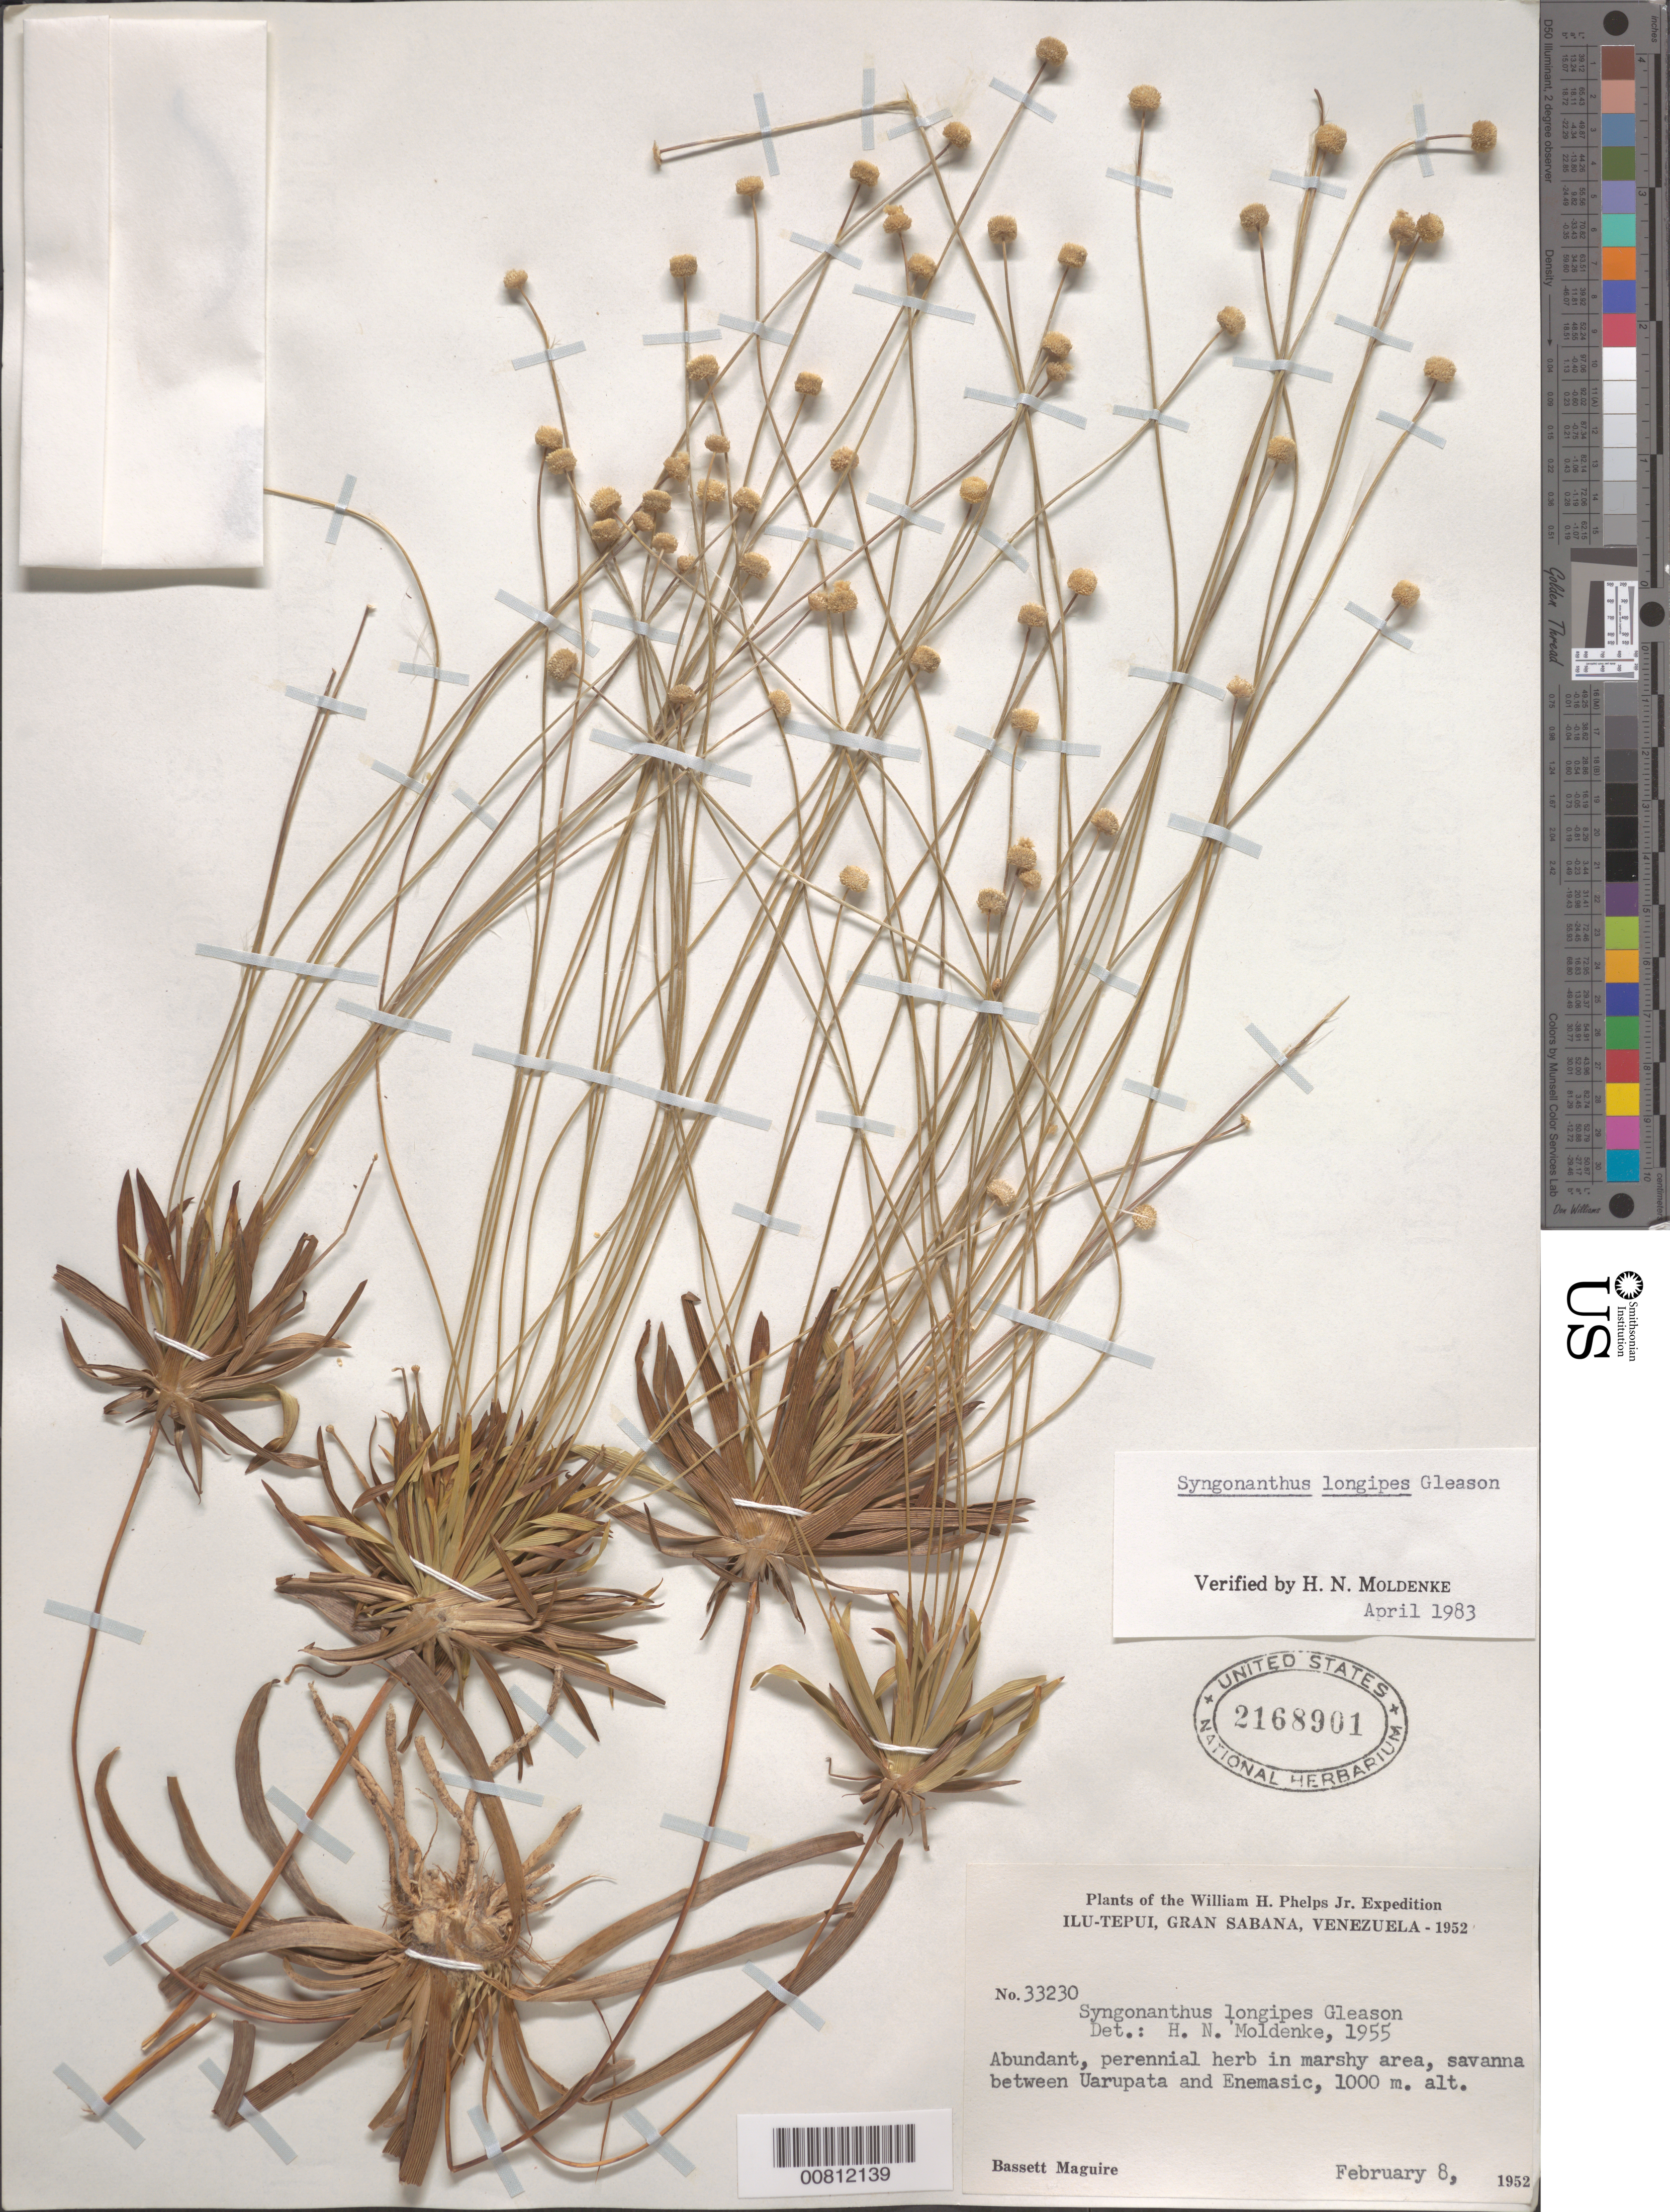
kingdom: Plantae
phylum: Tracheophyta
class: Liliopsida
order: Poales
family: Eriocaulaceae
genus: Syngonanthus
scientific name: Syngonanthus longipes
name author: Gleason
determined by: Moldenke, H. N.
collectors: B. Maguire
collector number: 33230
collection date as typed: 8-Feb-52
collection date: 1952-02-08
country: Venezuela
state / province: Bolívar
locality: Gran Sabana, Ilu-tepuí, between Uarupata and Enemasic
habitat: Savanna; in marshy areas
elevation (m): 1000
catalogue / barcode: US 2168901